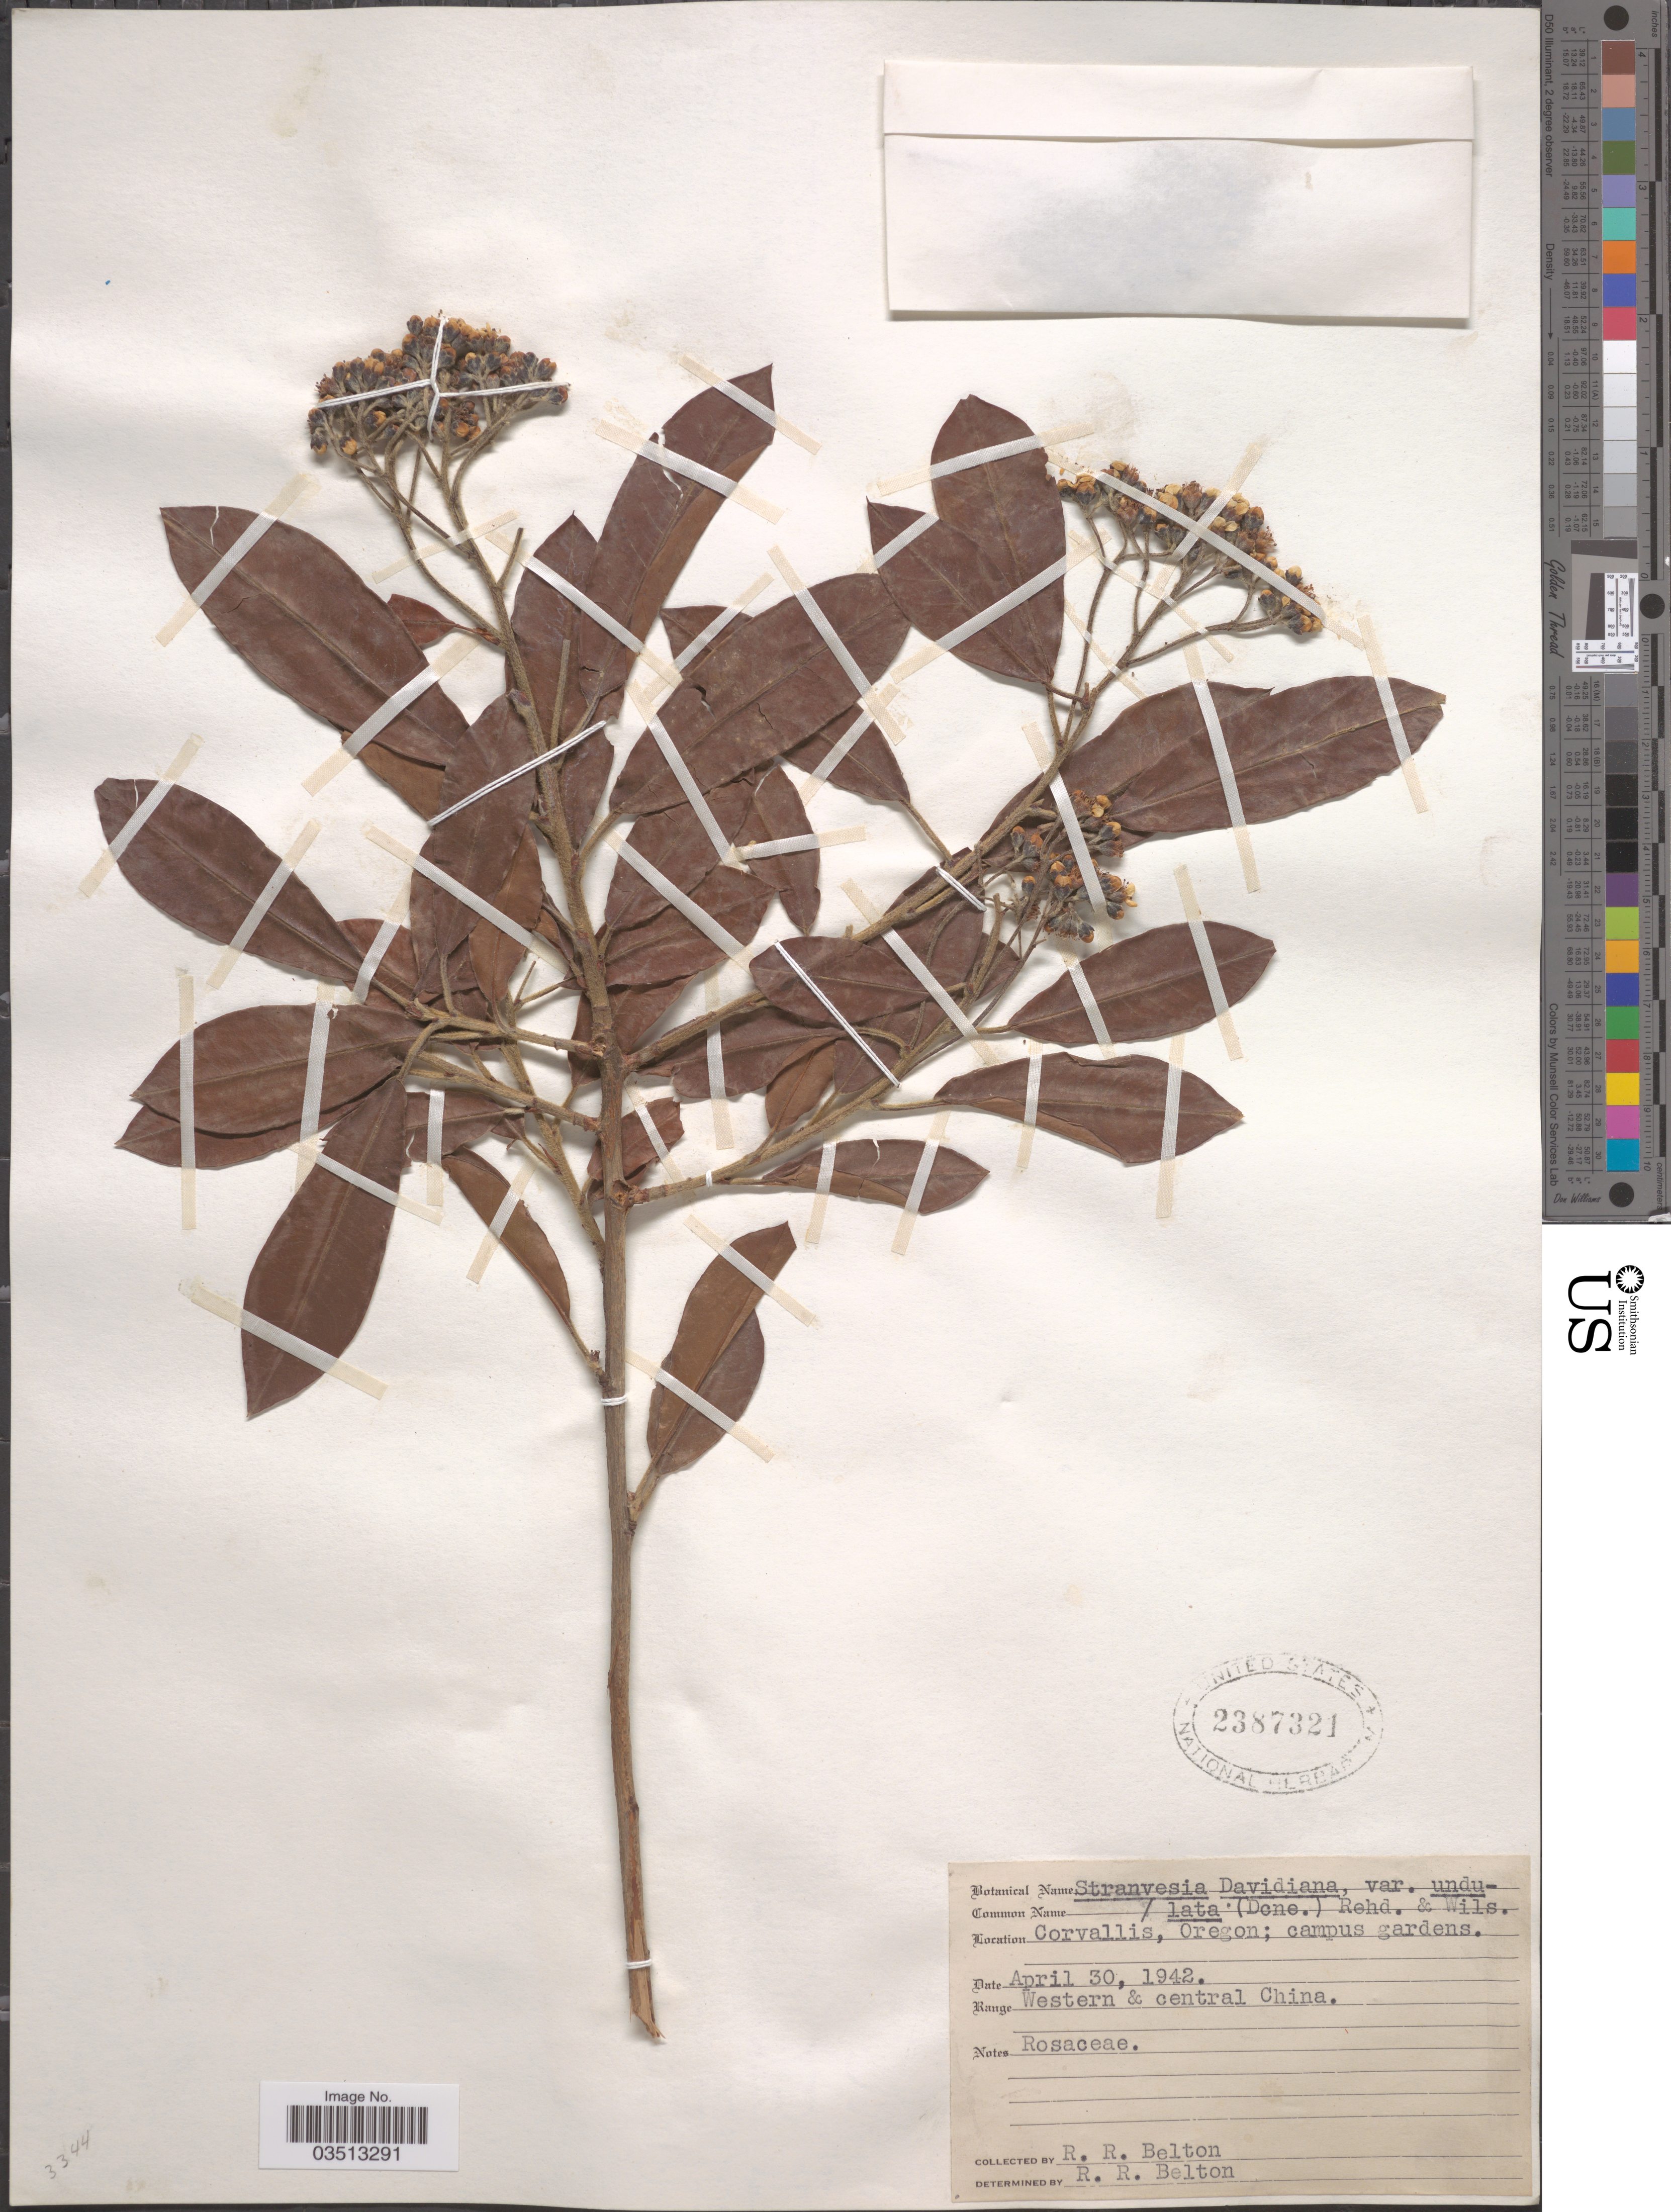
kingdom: Plantae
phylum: Tracheophyta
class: Magnoliopsida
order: Rosales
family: Rosaceae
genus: Stranvaesia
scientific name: Stranvaesia davidiana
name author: Decne.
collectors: R. Belton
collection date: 1942-04-30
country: United States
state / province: Oregon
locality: Corvallis; campus gardens. Range Western & central China.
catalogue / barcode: US 2387321